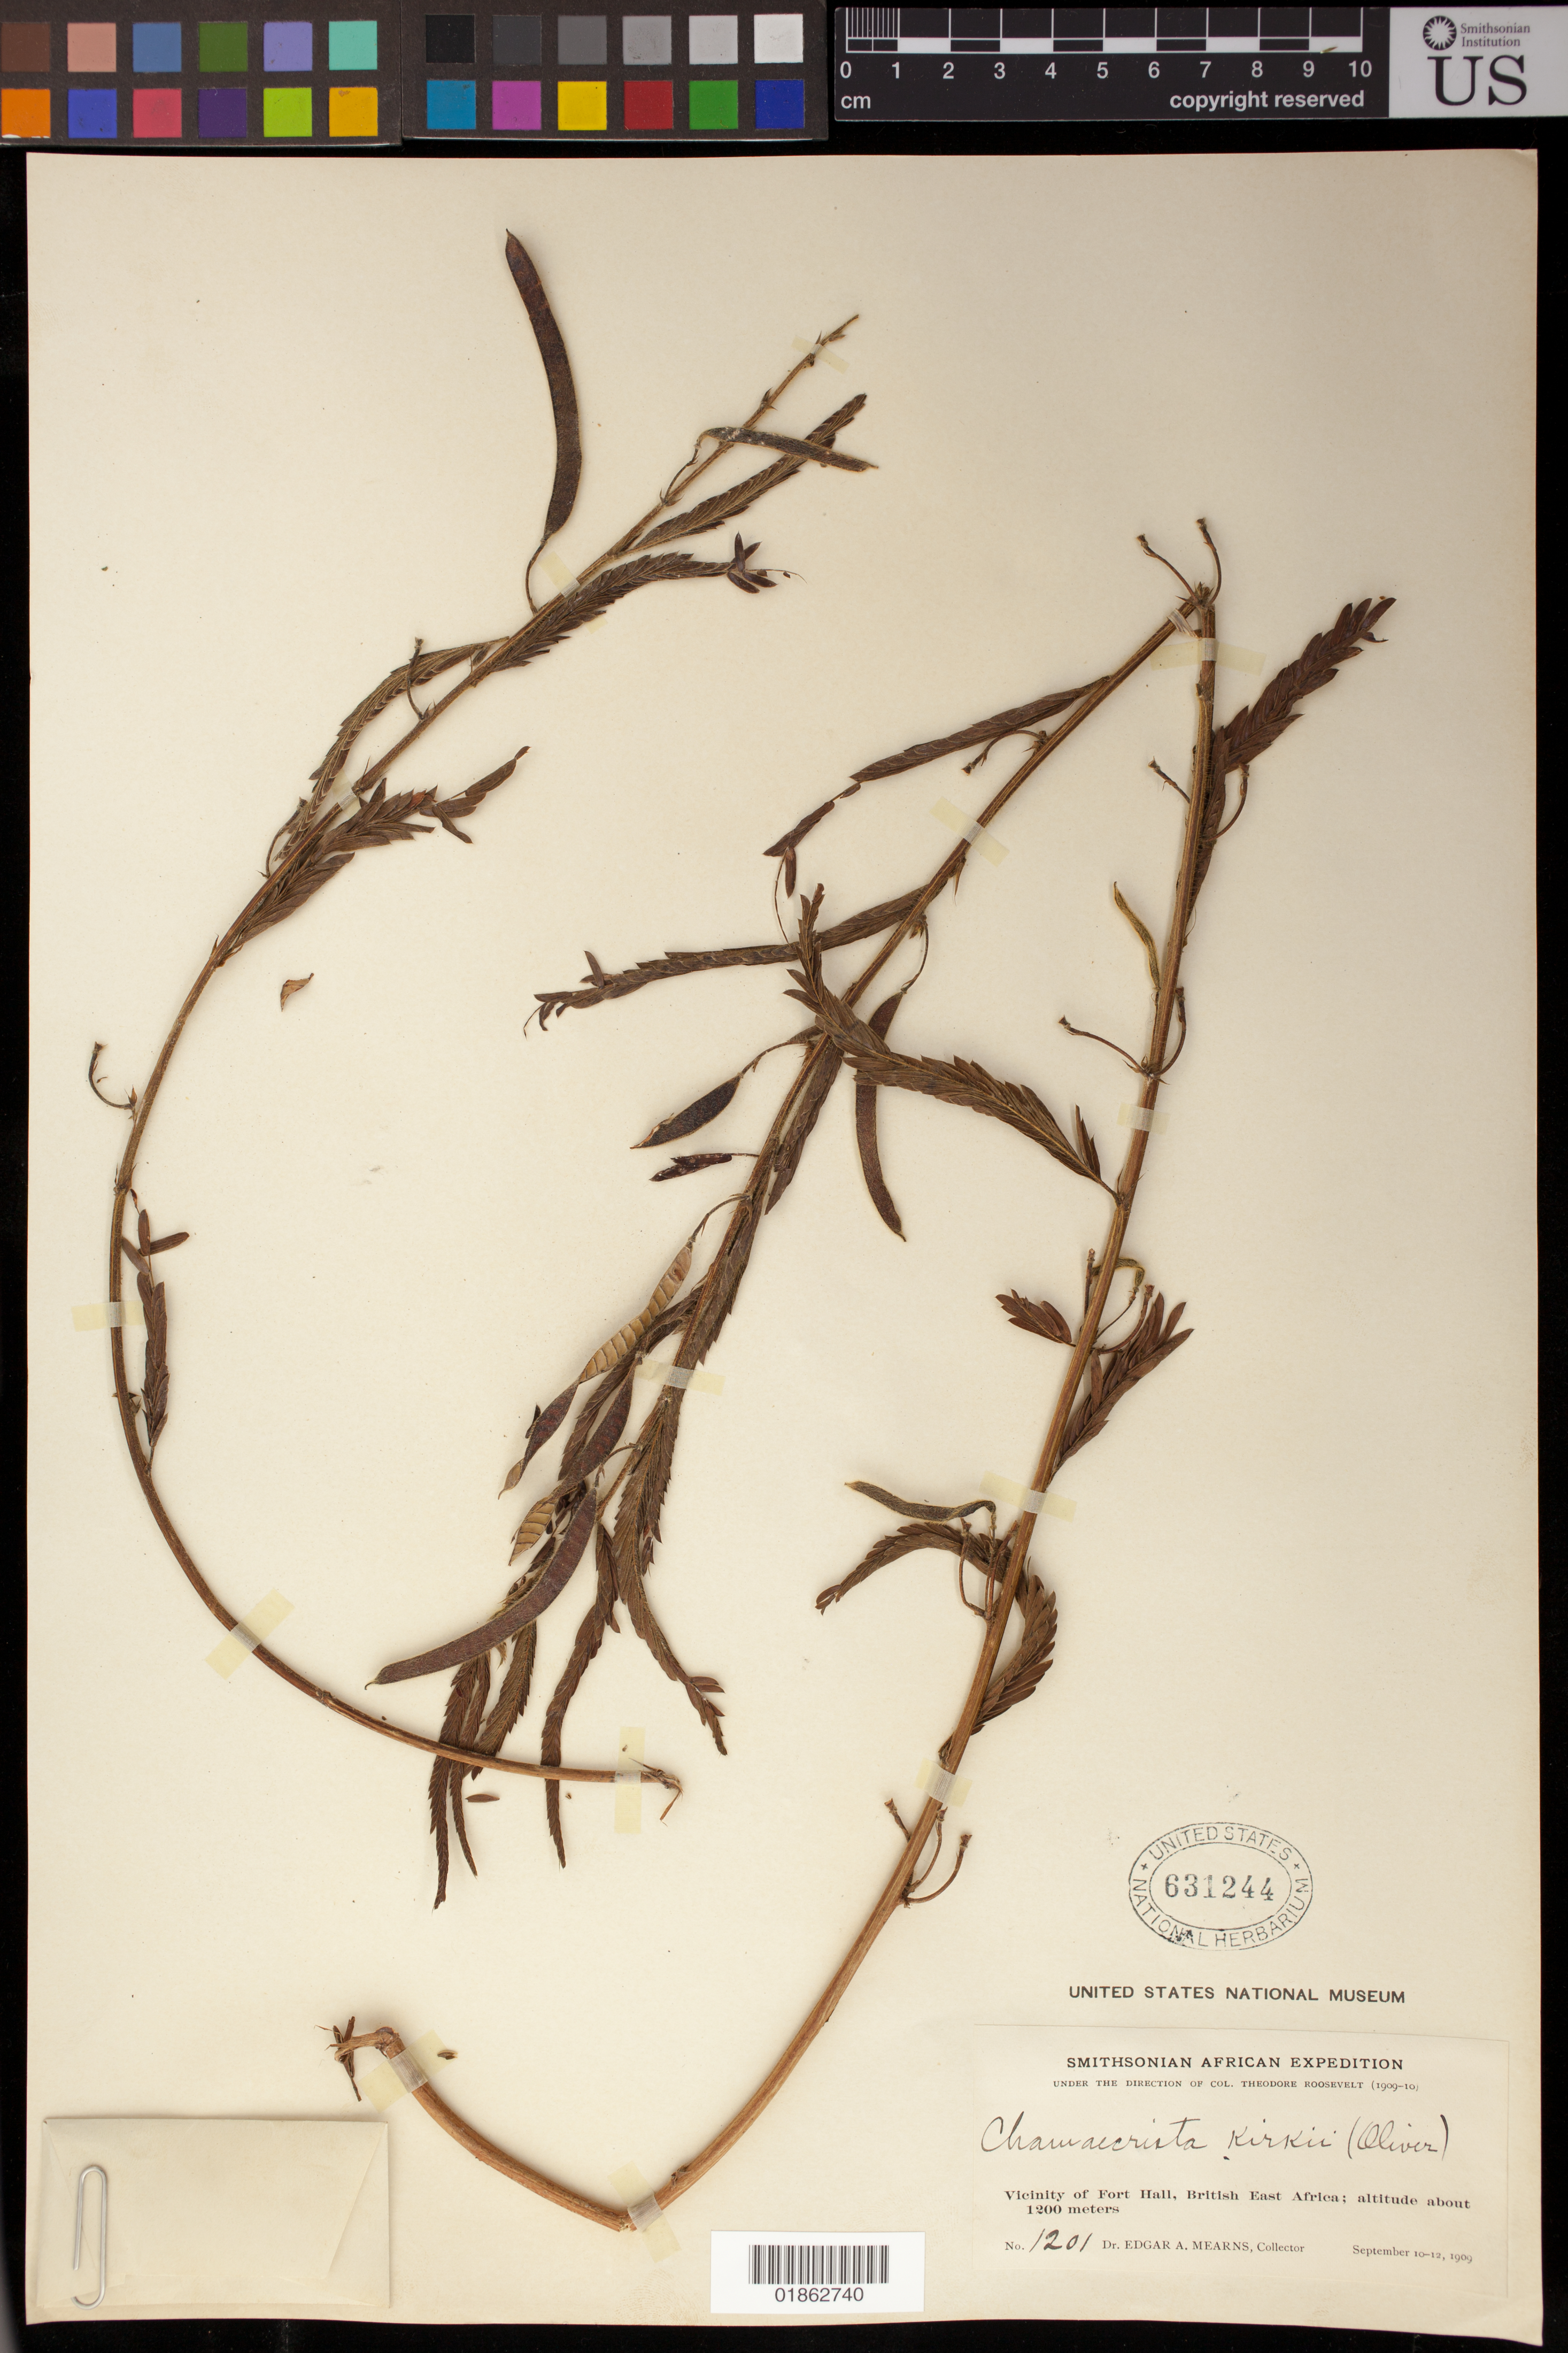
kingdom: Plantae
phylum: Tracheophyta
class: Magnoliopsida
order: Fabales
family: Fabaceae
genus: Chamaecrista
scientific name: Chamaecrista kirkii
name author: (Oliv.) Standl.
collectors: E. A. Mearns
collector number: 1201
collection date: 1909-09-10/1909-09-12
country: Kenya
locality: Vicinity of Fort Hall, British East Africa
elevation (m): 1200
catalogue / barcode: US 631244